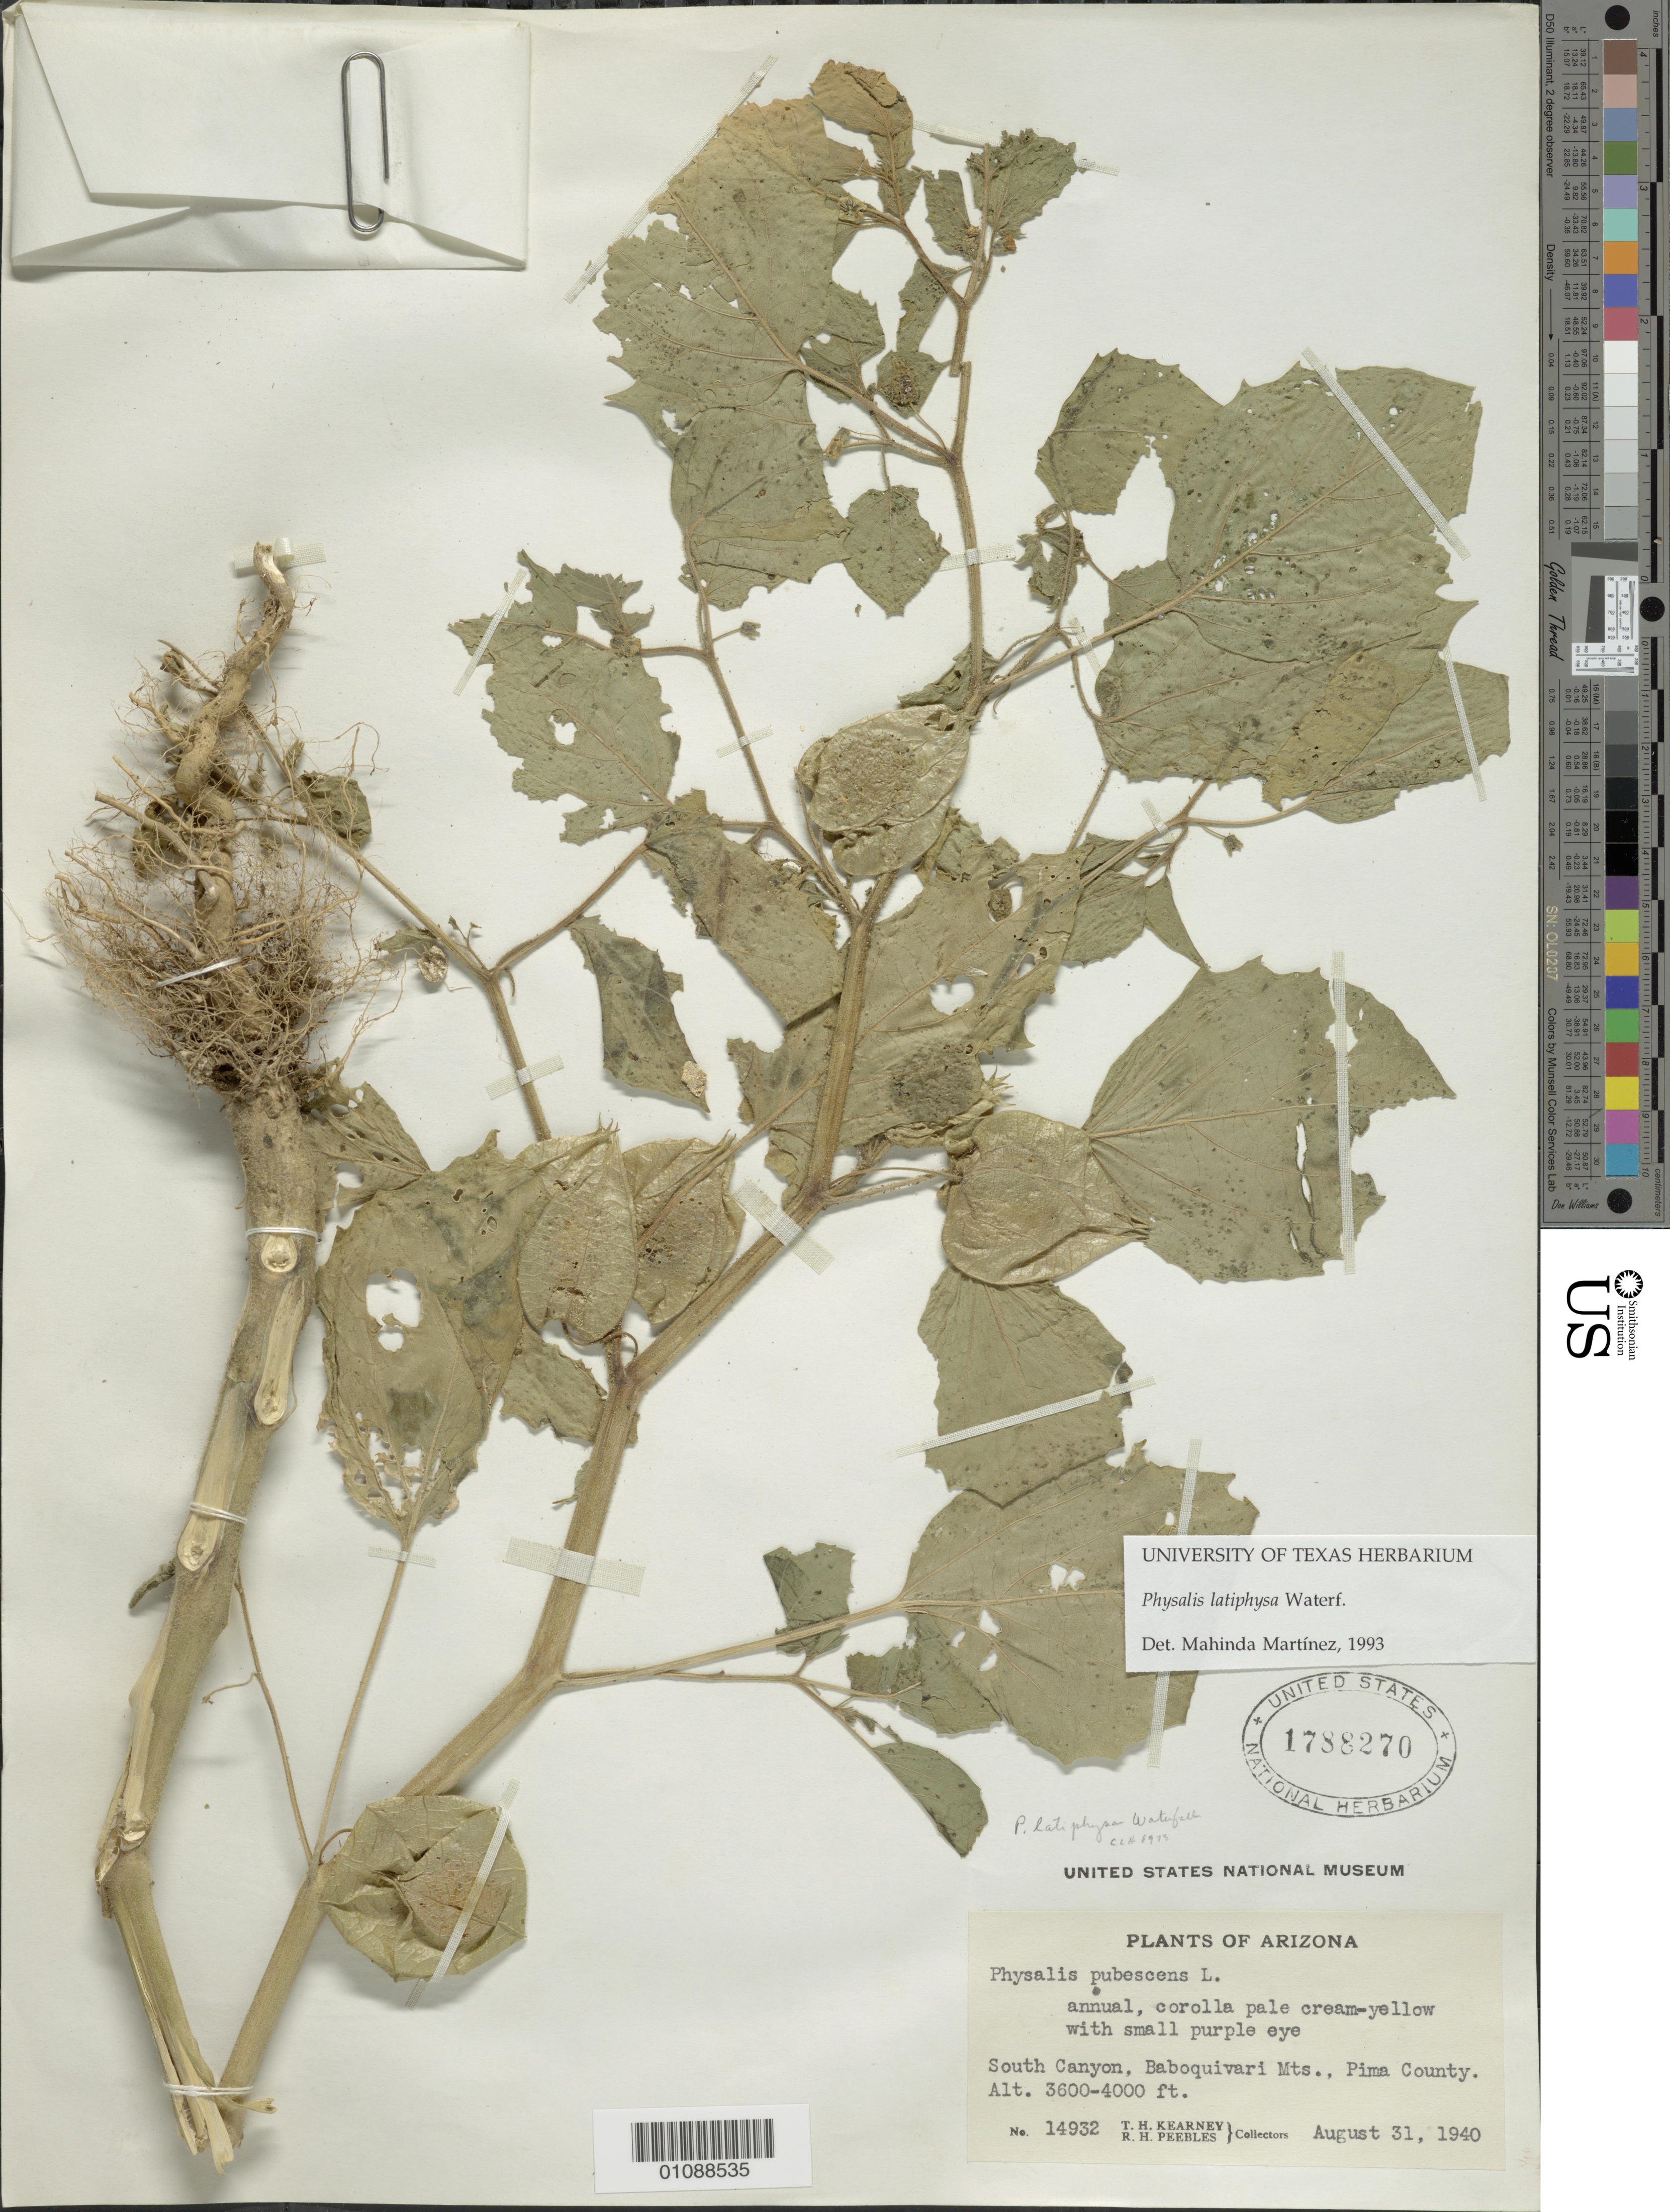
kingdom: Plantae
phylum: Tracheophyta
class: Magnoliopsida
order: Solanales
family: Solanaceae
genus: Physalis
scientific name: Physalis latiphysa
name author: Waterf.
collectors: T. H. Kearney & R. H. Peebles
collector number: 14932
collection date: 1940-08-31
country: United States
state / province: Arizona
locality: South Canyon, Baboquivari Mts., Pima County.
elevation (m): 1097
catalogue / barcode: US 1788270